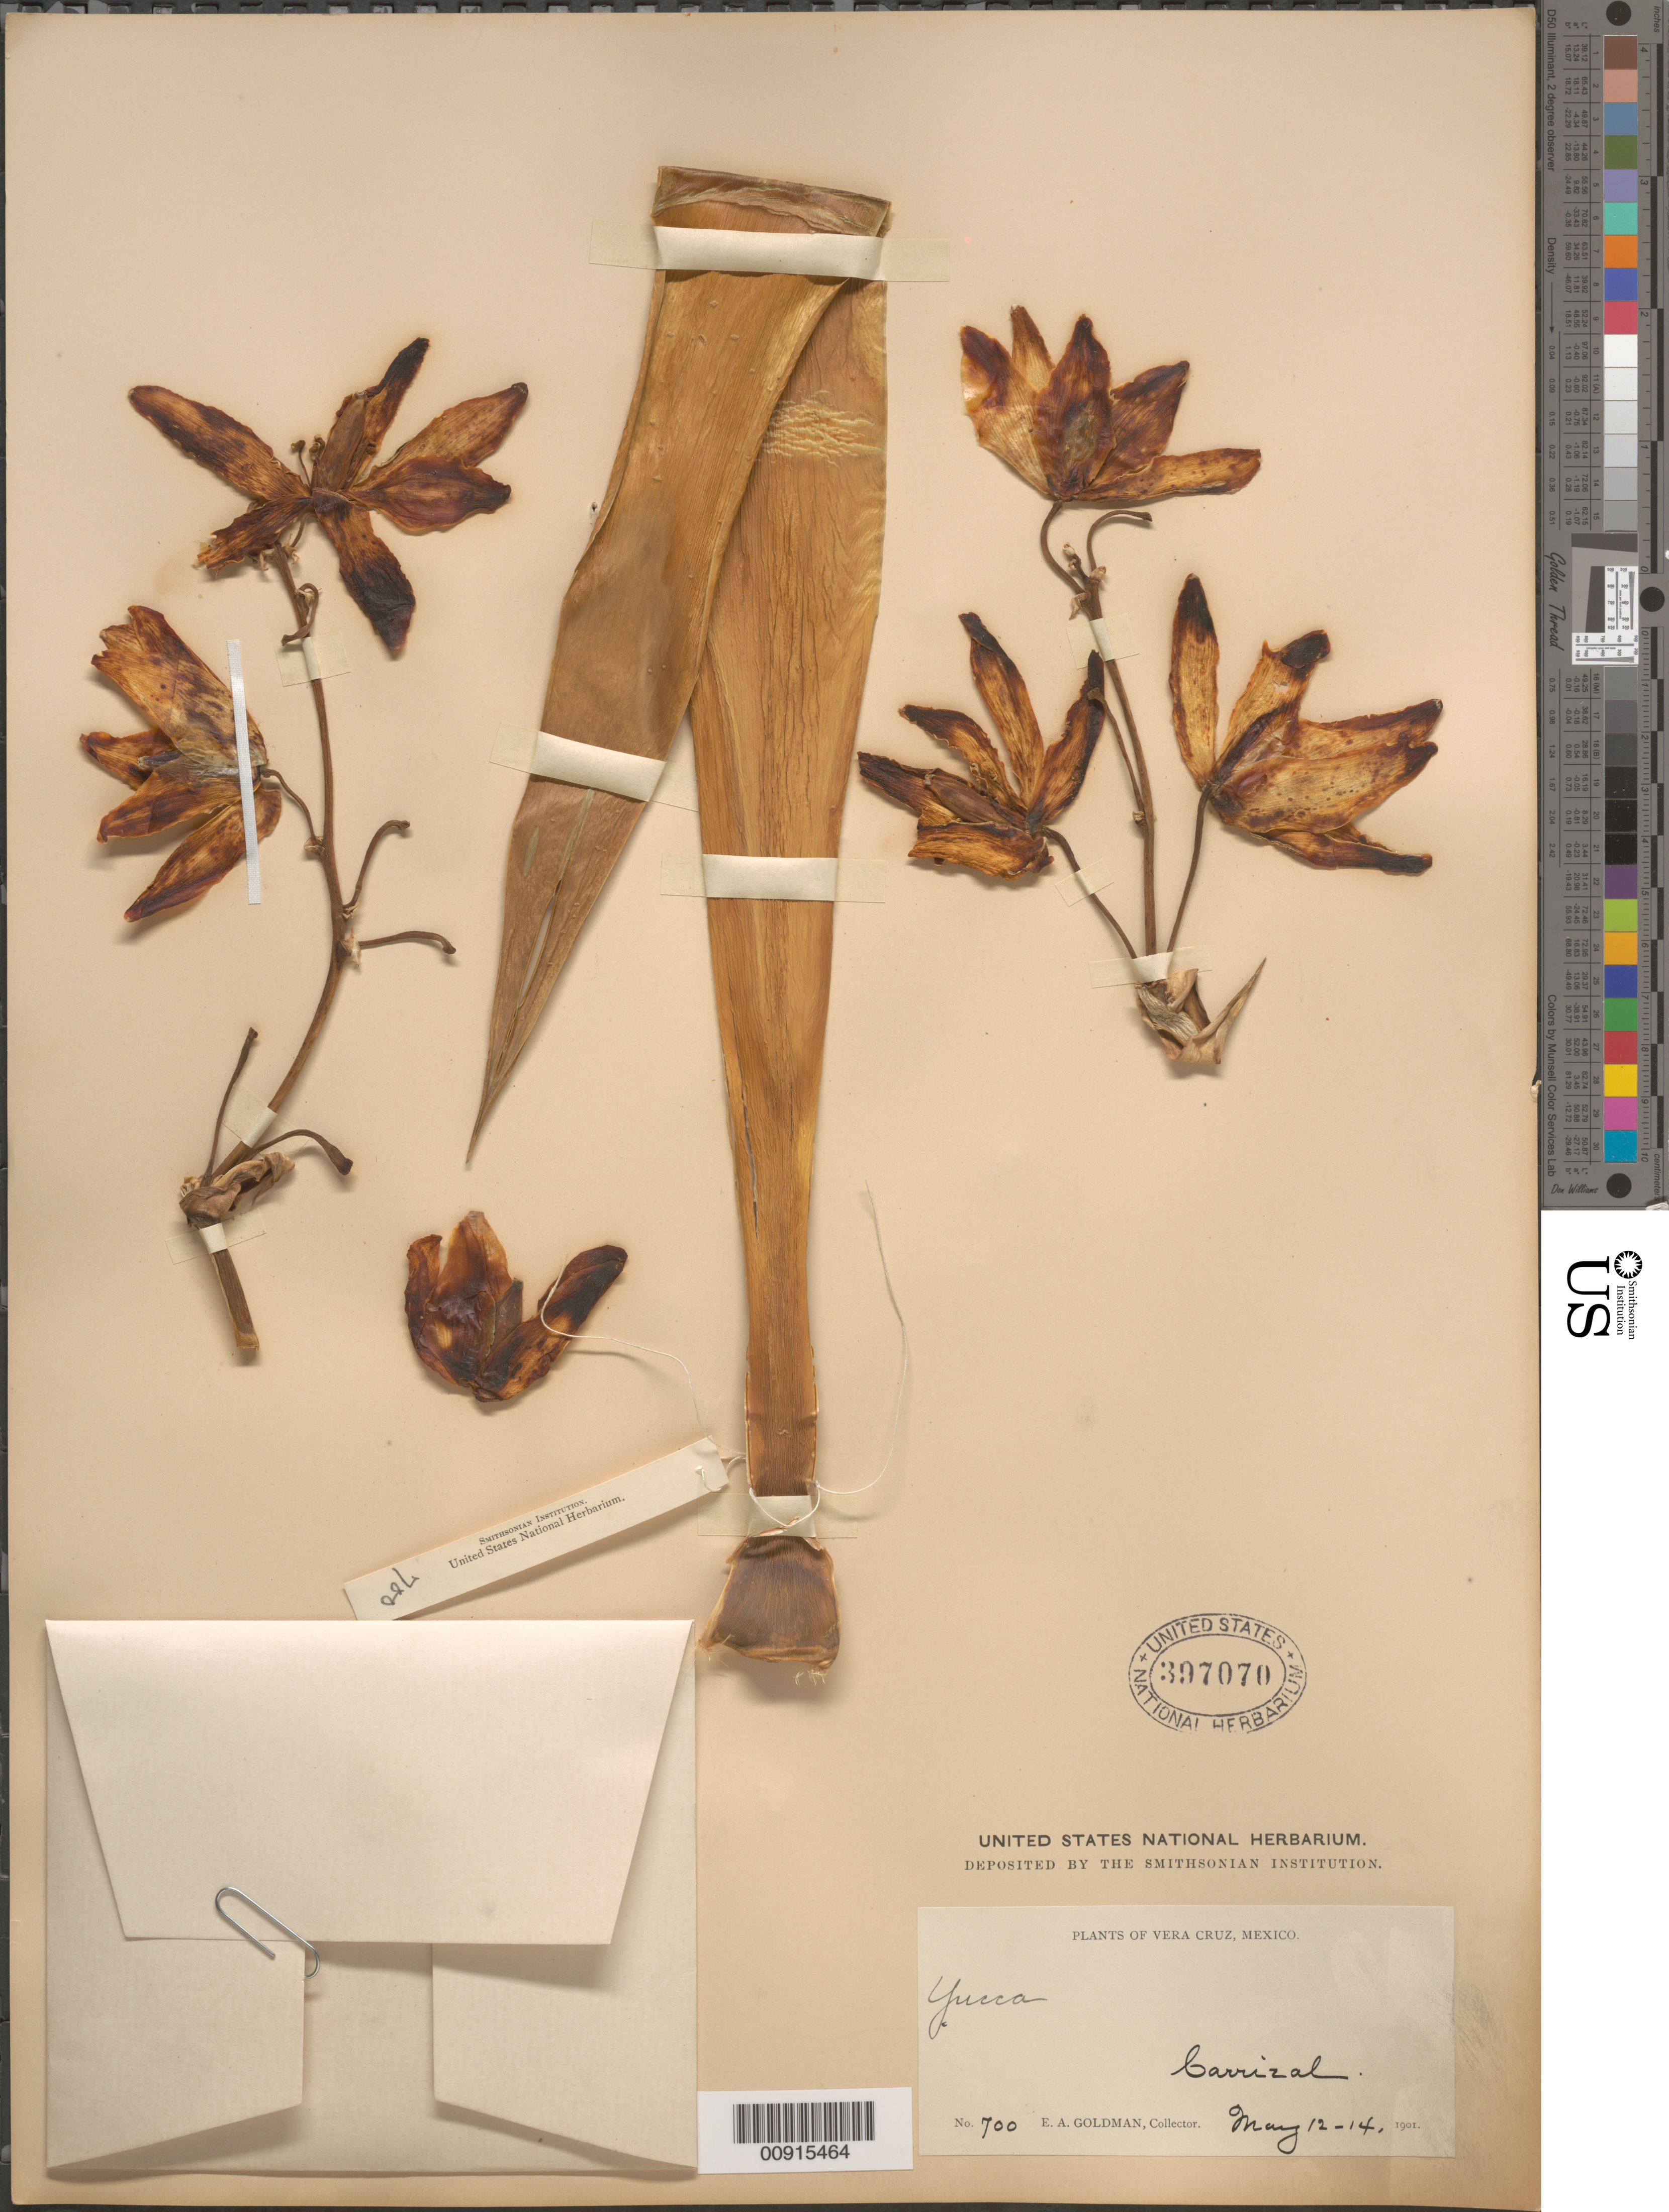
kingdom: Plantae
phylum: Tracheophyta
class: Liliopsida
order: Asparagales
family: Asparagaceae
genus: Yucca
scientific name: Yucca sp.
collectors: E. A. Goldman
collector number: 700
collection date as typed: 12 May 1901 to 14 May 1901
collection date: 1901-05-12/1901-05-14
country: Mexico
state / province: Veracruz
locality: Carrizal, Veracruz.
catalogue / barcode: US 397070